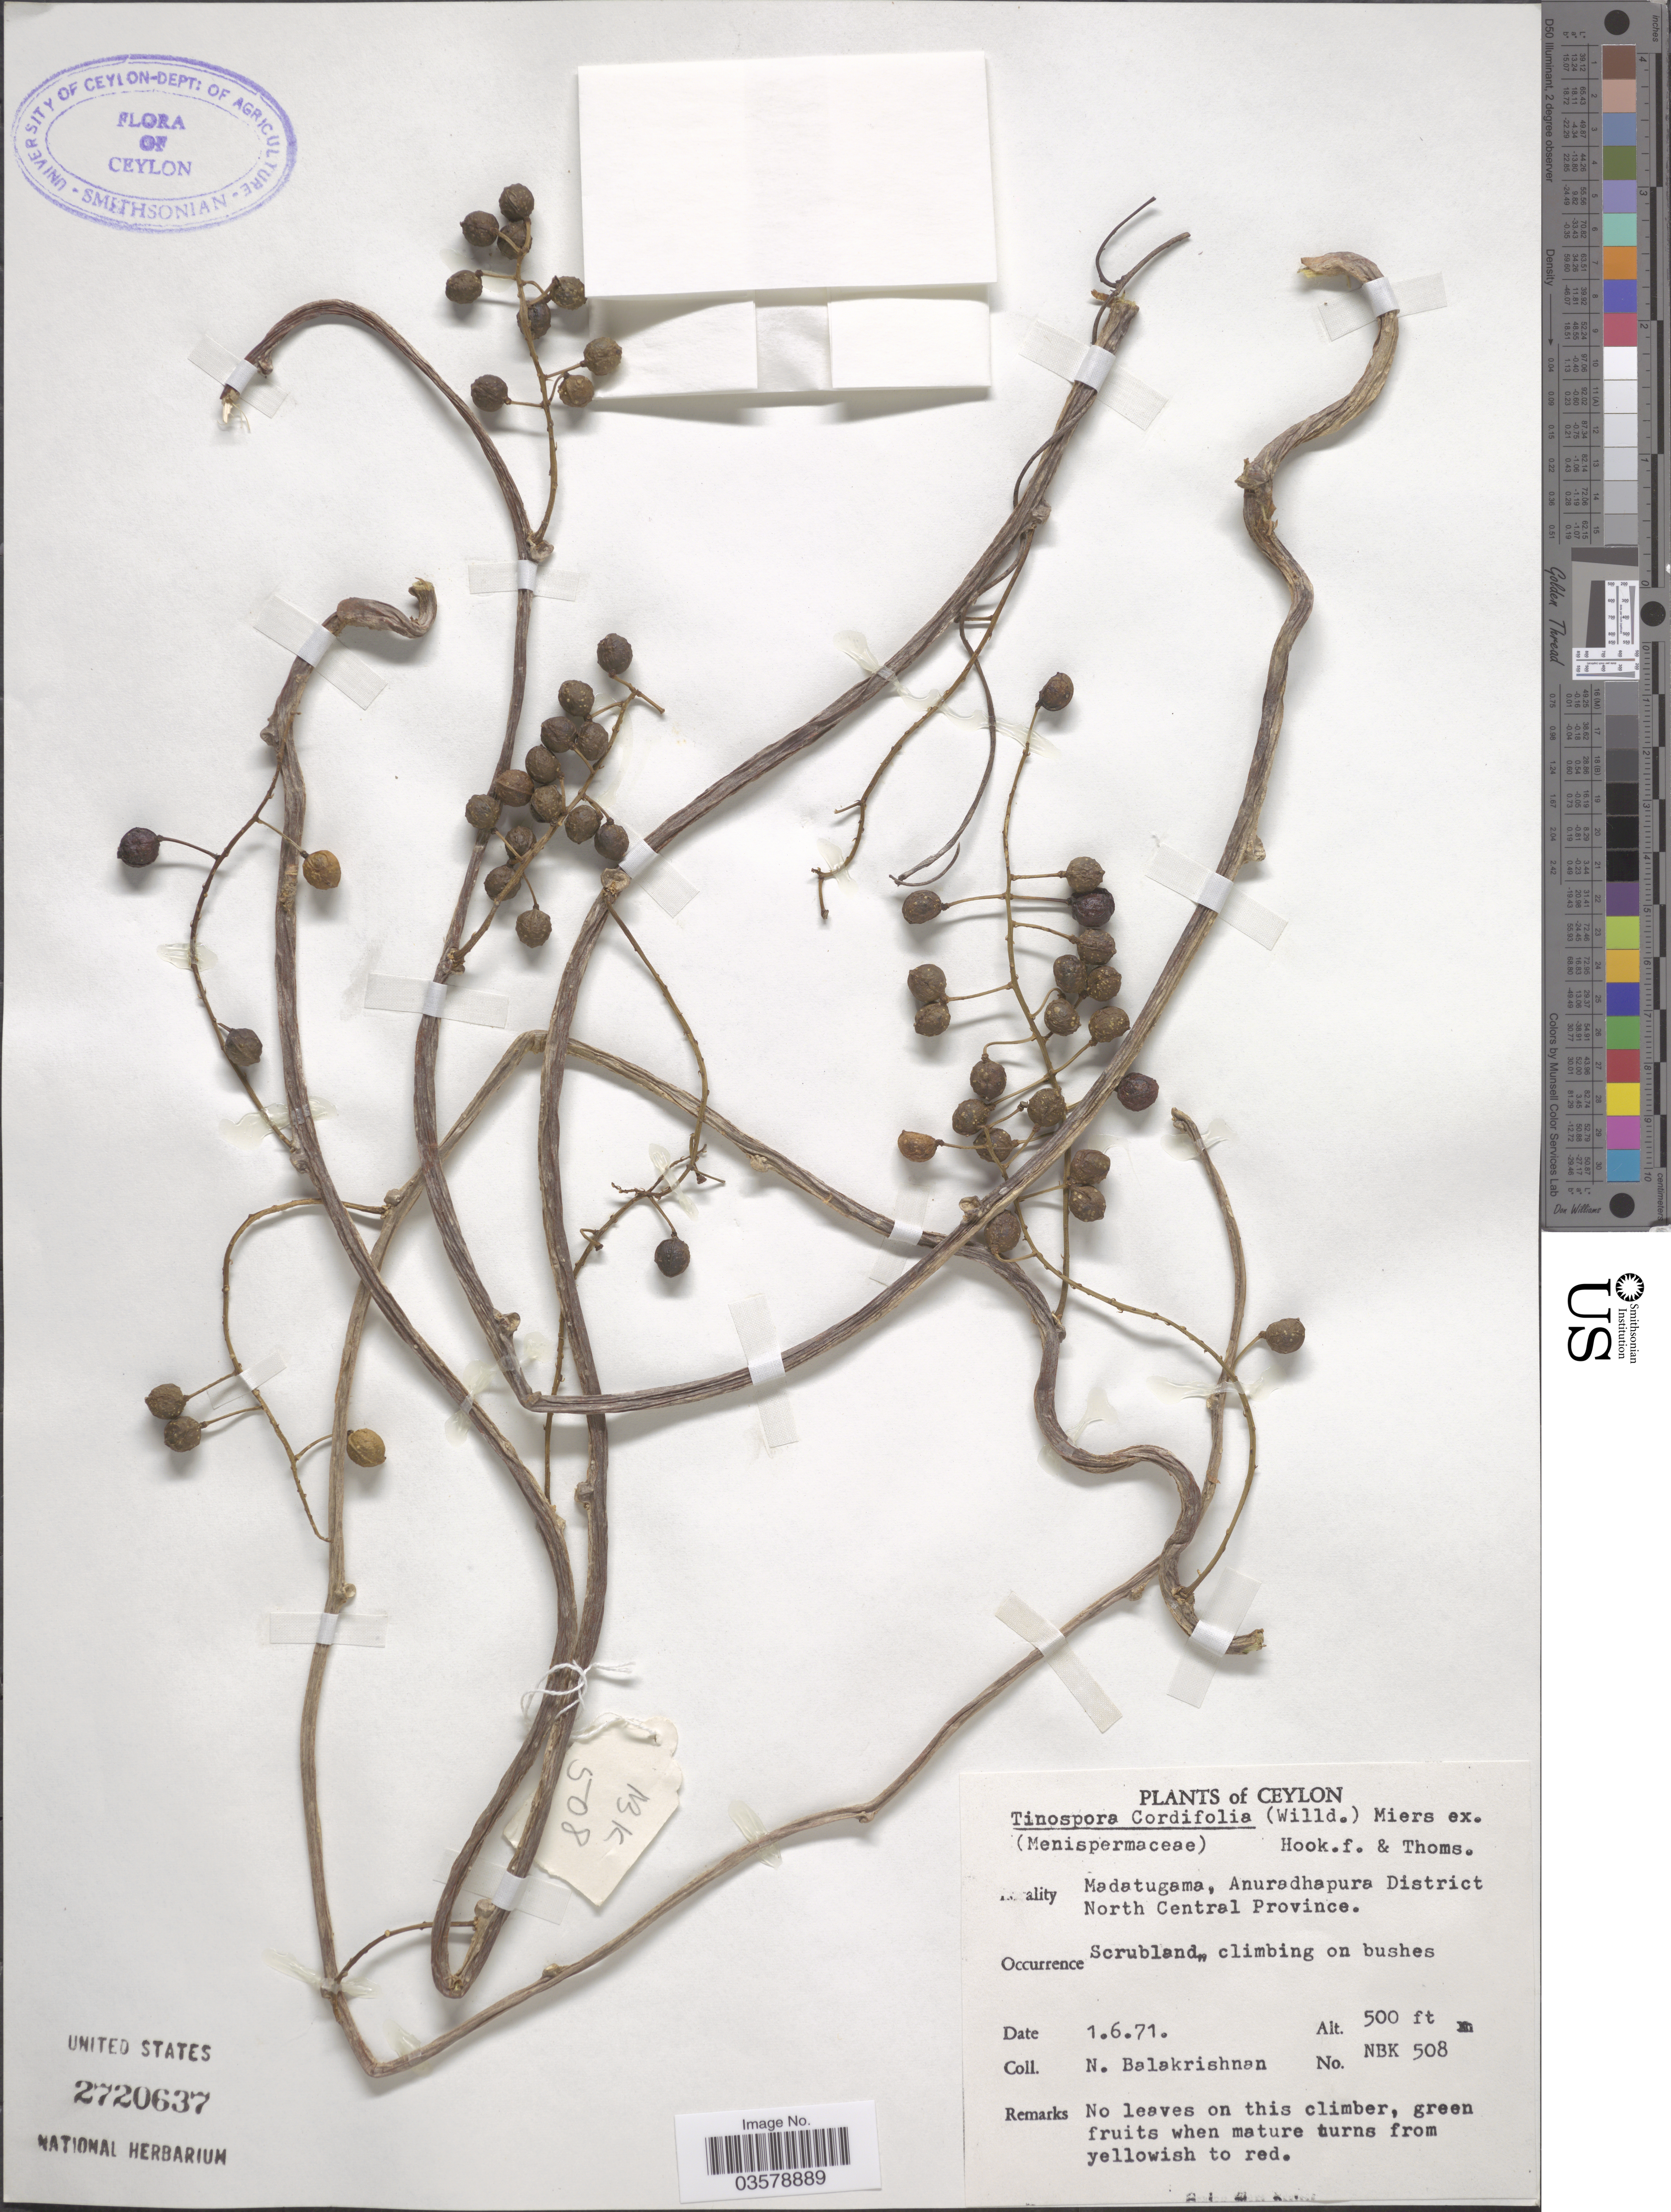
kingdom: Plantae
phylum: Tracheophyta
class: Magnoliopsida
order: Ranunculales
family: Menispermaceae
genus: Tinospora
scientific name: Tinospora cordifolia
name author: Miers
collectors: N. Balakrishnan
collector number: NBK508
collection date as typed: Transcribed d/m/y: 1/6/71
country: Sri Lanka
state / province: North Central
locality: Ceylon. Madatugama, Anuradhapura District.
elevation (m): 152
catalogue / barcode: US 2720637